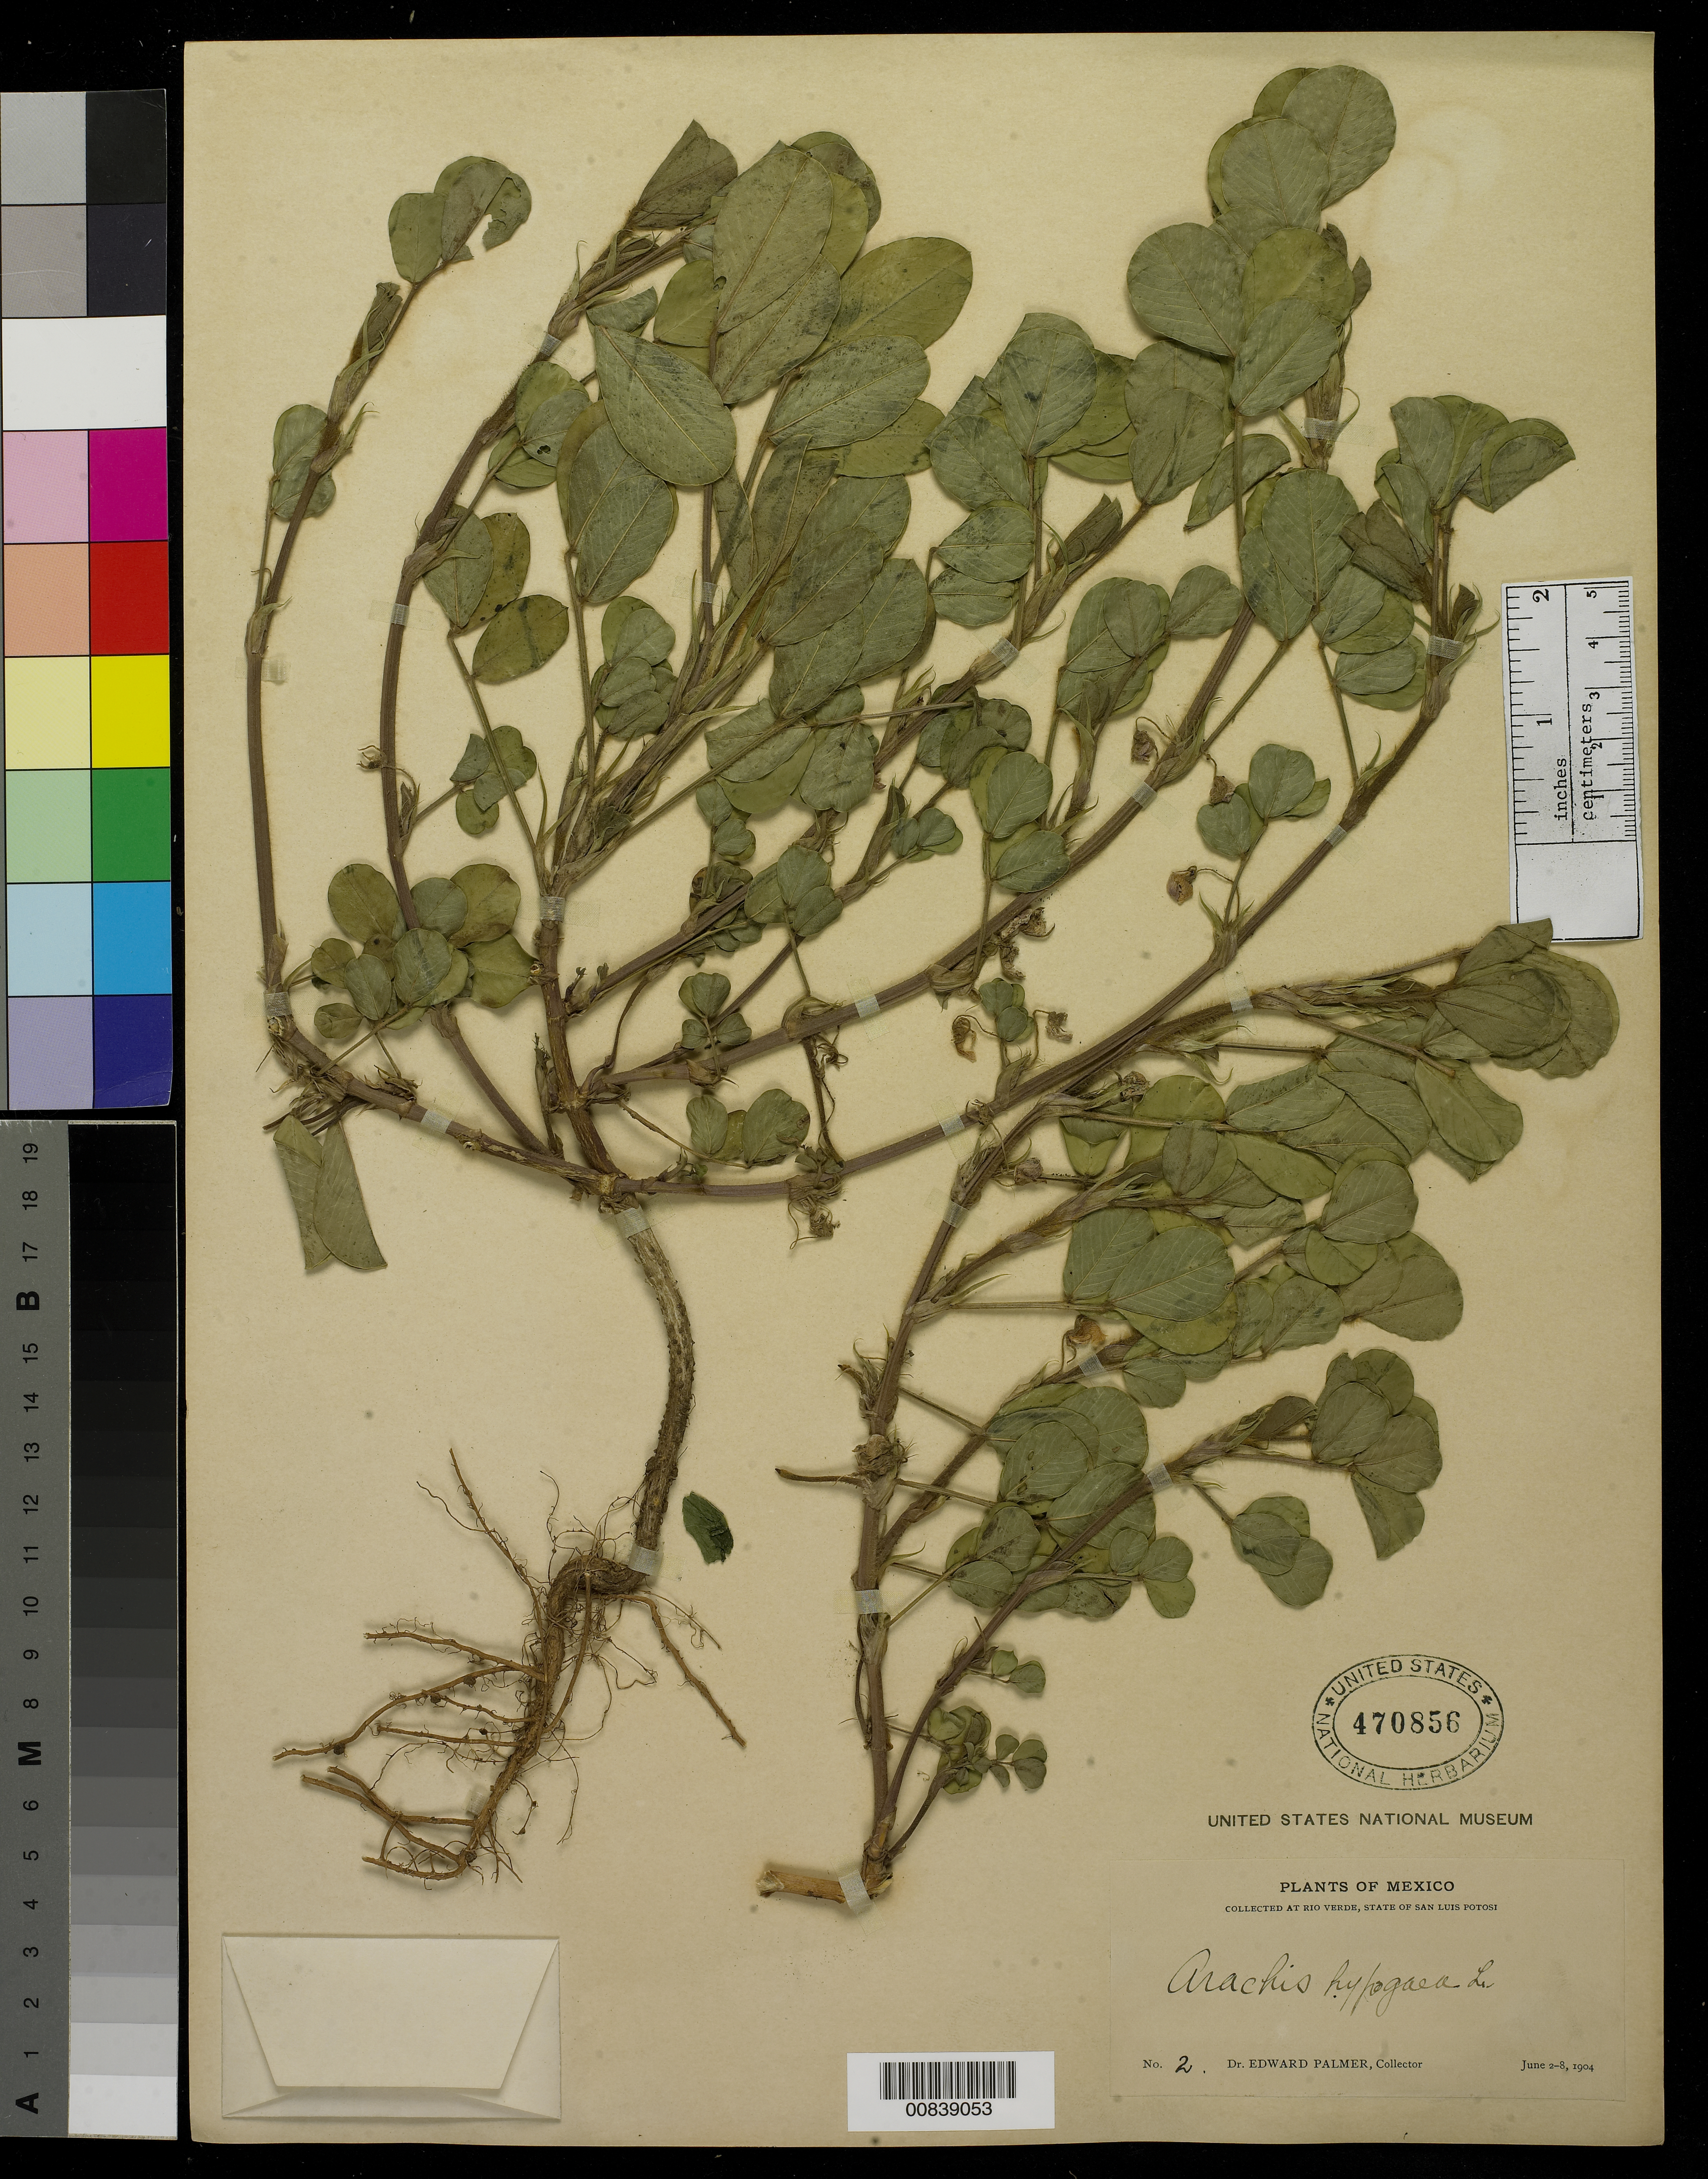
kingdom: Plantae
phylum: Tracheophyta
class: Magnoliopsida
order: Fabales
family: Fabaceae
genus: Arachis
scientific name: Arachis hypogaea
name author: L.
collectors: E. Palmer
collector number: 2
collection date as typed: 02 Jun 1904 to 08 Jun 1904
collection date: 1904-06-02/1904-06-08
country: Mexico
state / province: San Luis Potosí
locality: Río Verde, San Luis Potosí.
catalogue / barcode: US 470856